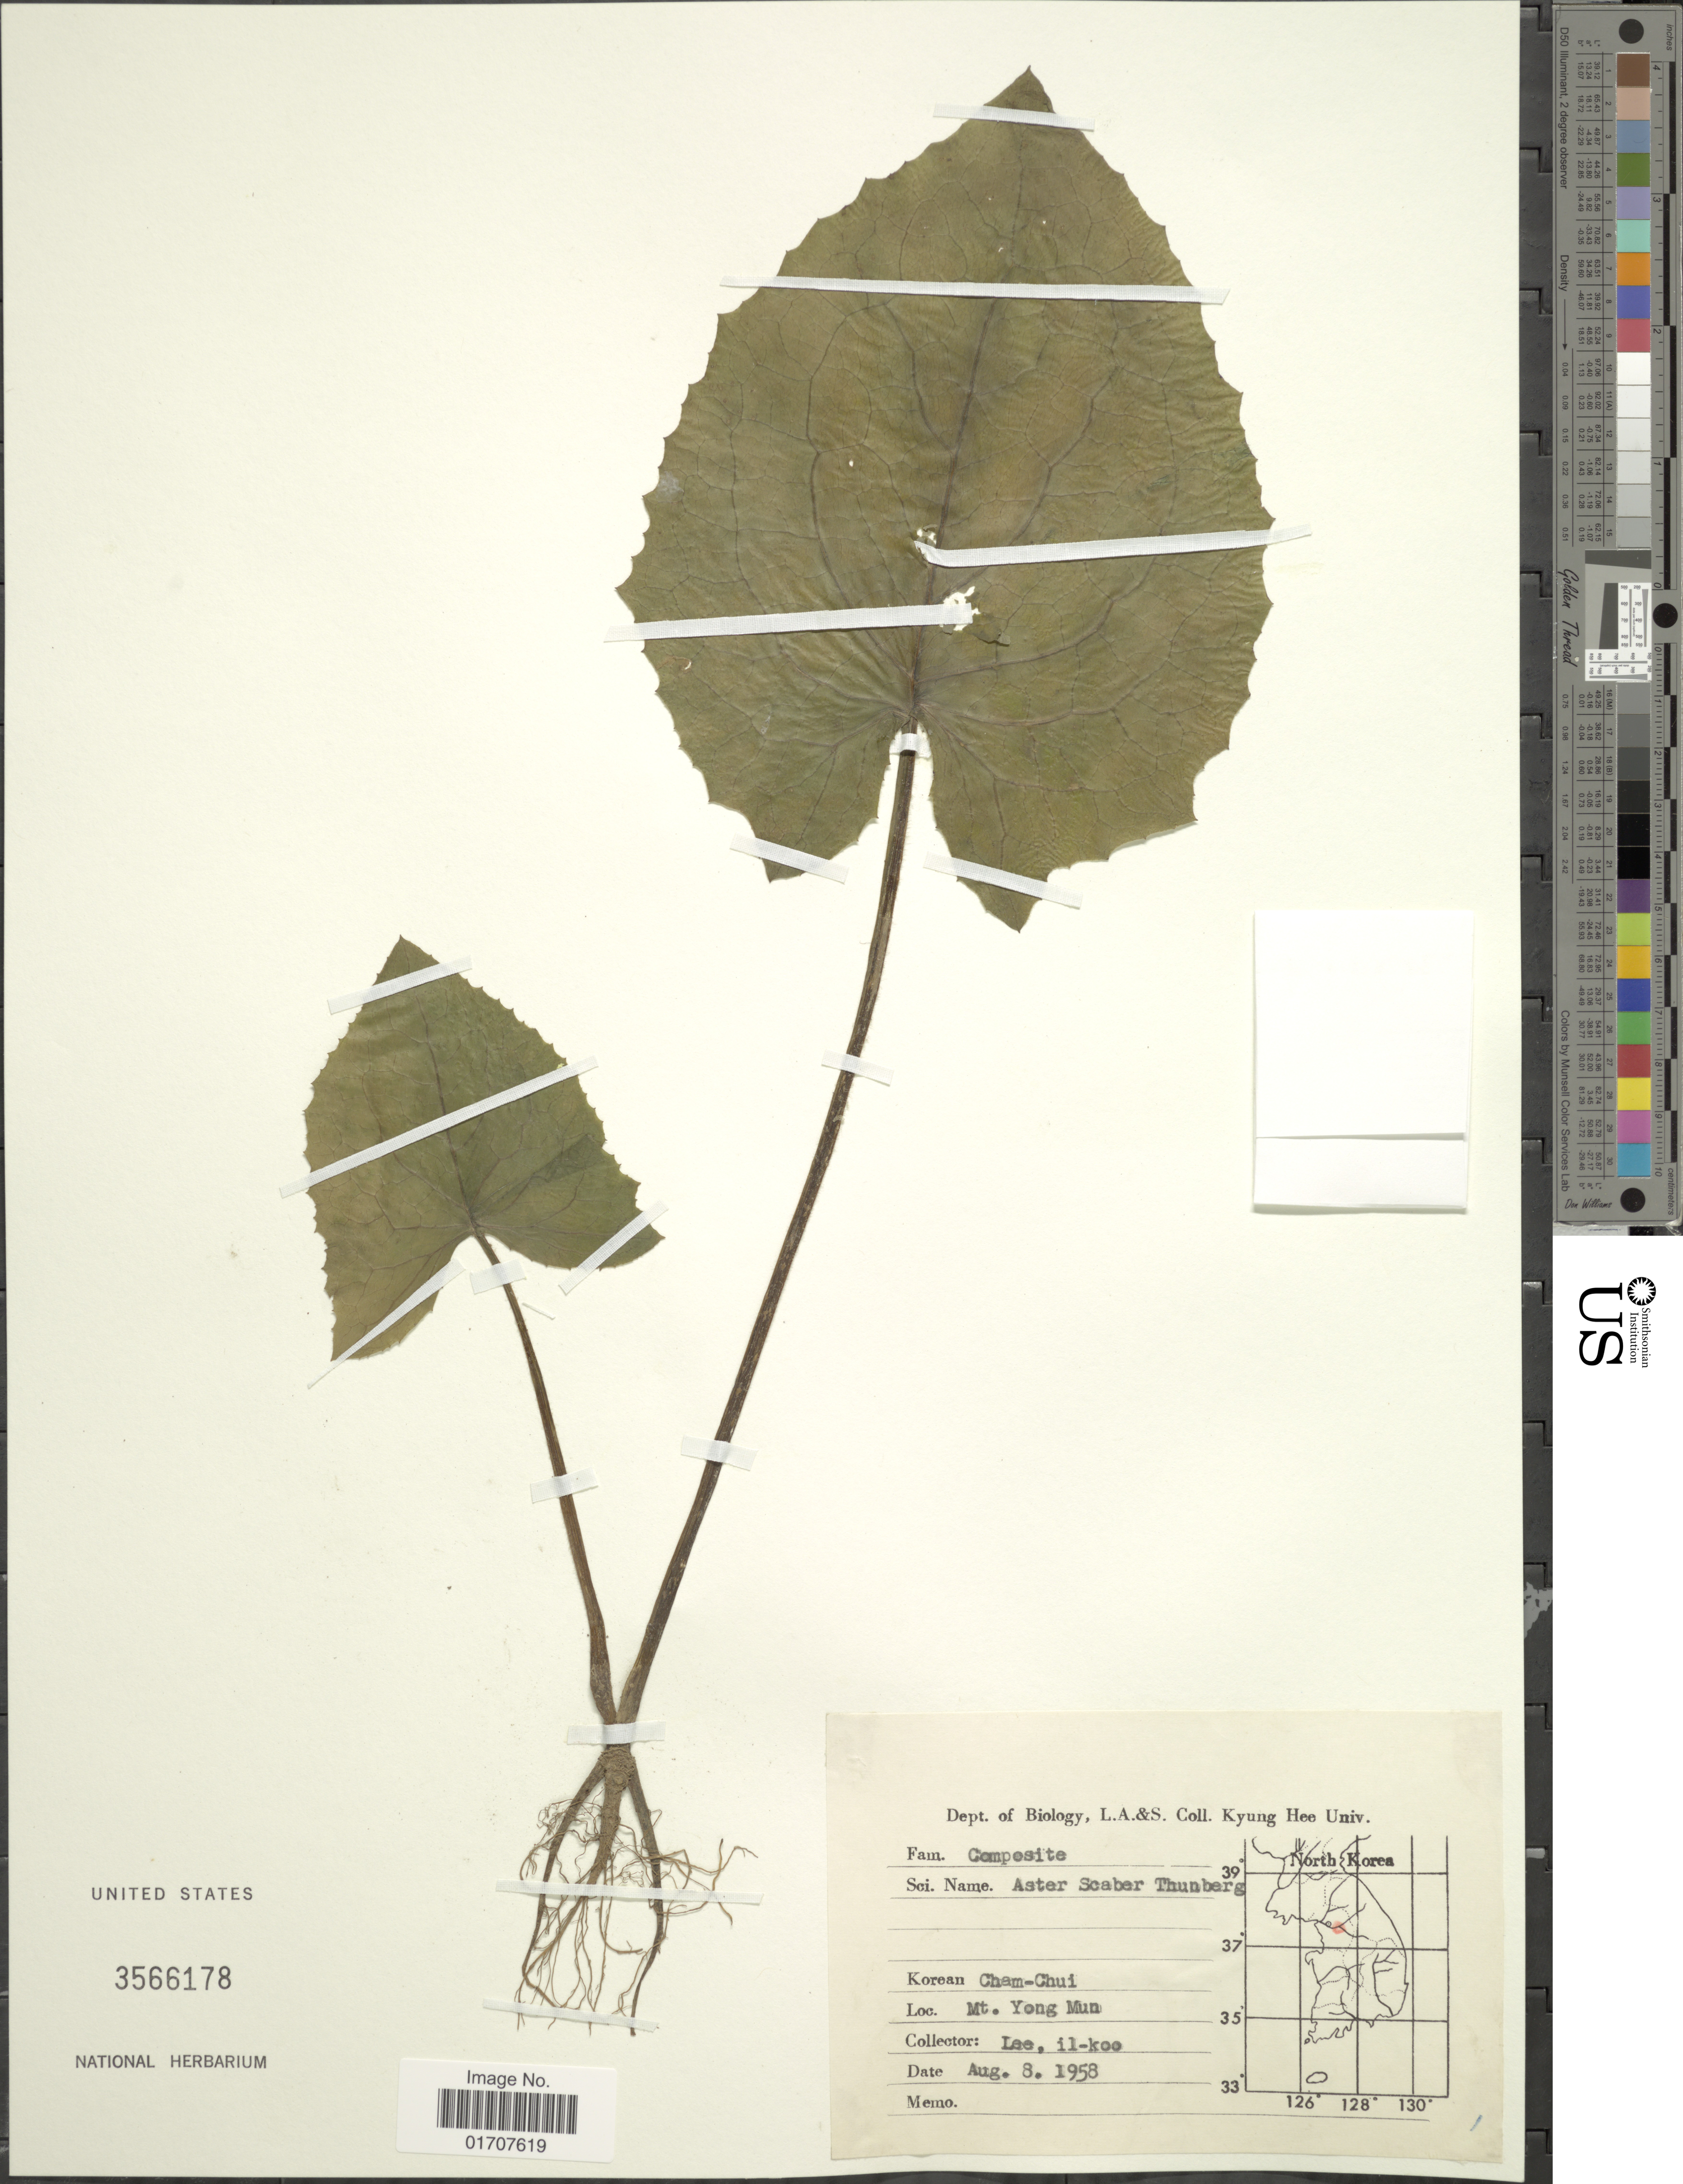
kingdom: Plantae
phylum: Tracheophyta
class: Magnoliopsida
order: Asterales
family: Asteraceae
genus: Doellingeria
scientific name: Doellingeria scaber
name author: (Thunb.) Nees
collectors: I. Lee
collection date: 1958-08-08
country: South Korea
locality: Mt. Yong Mun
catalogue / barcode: US 3566178